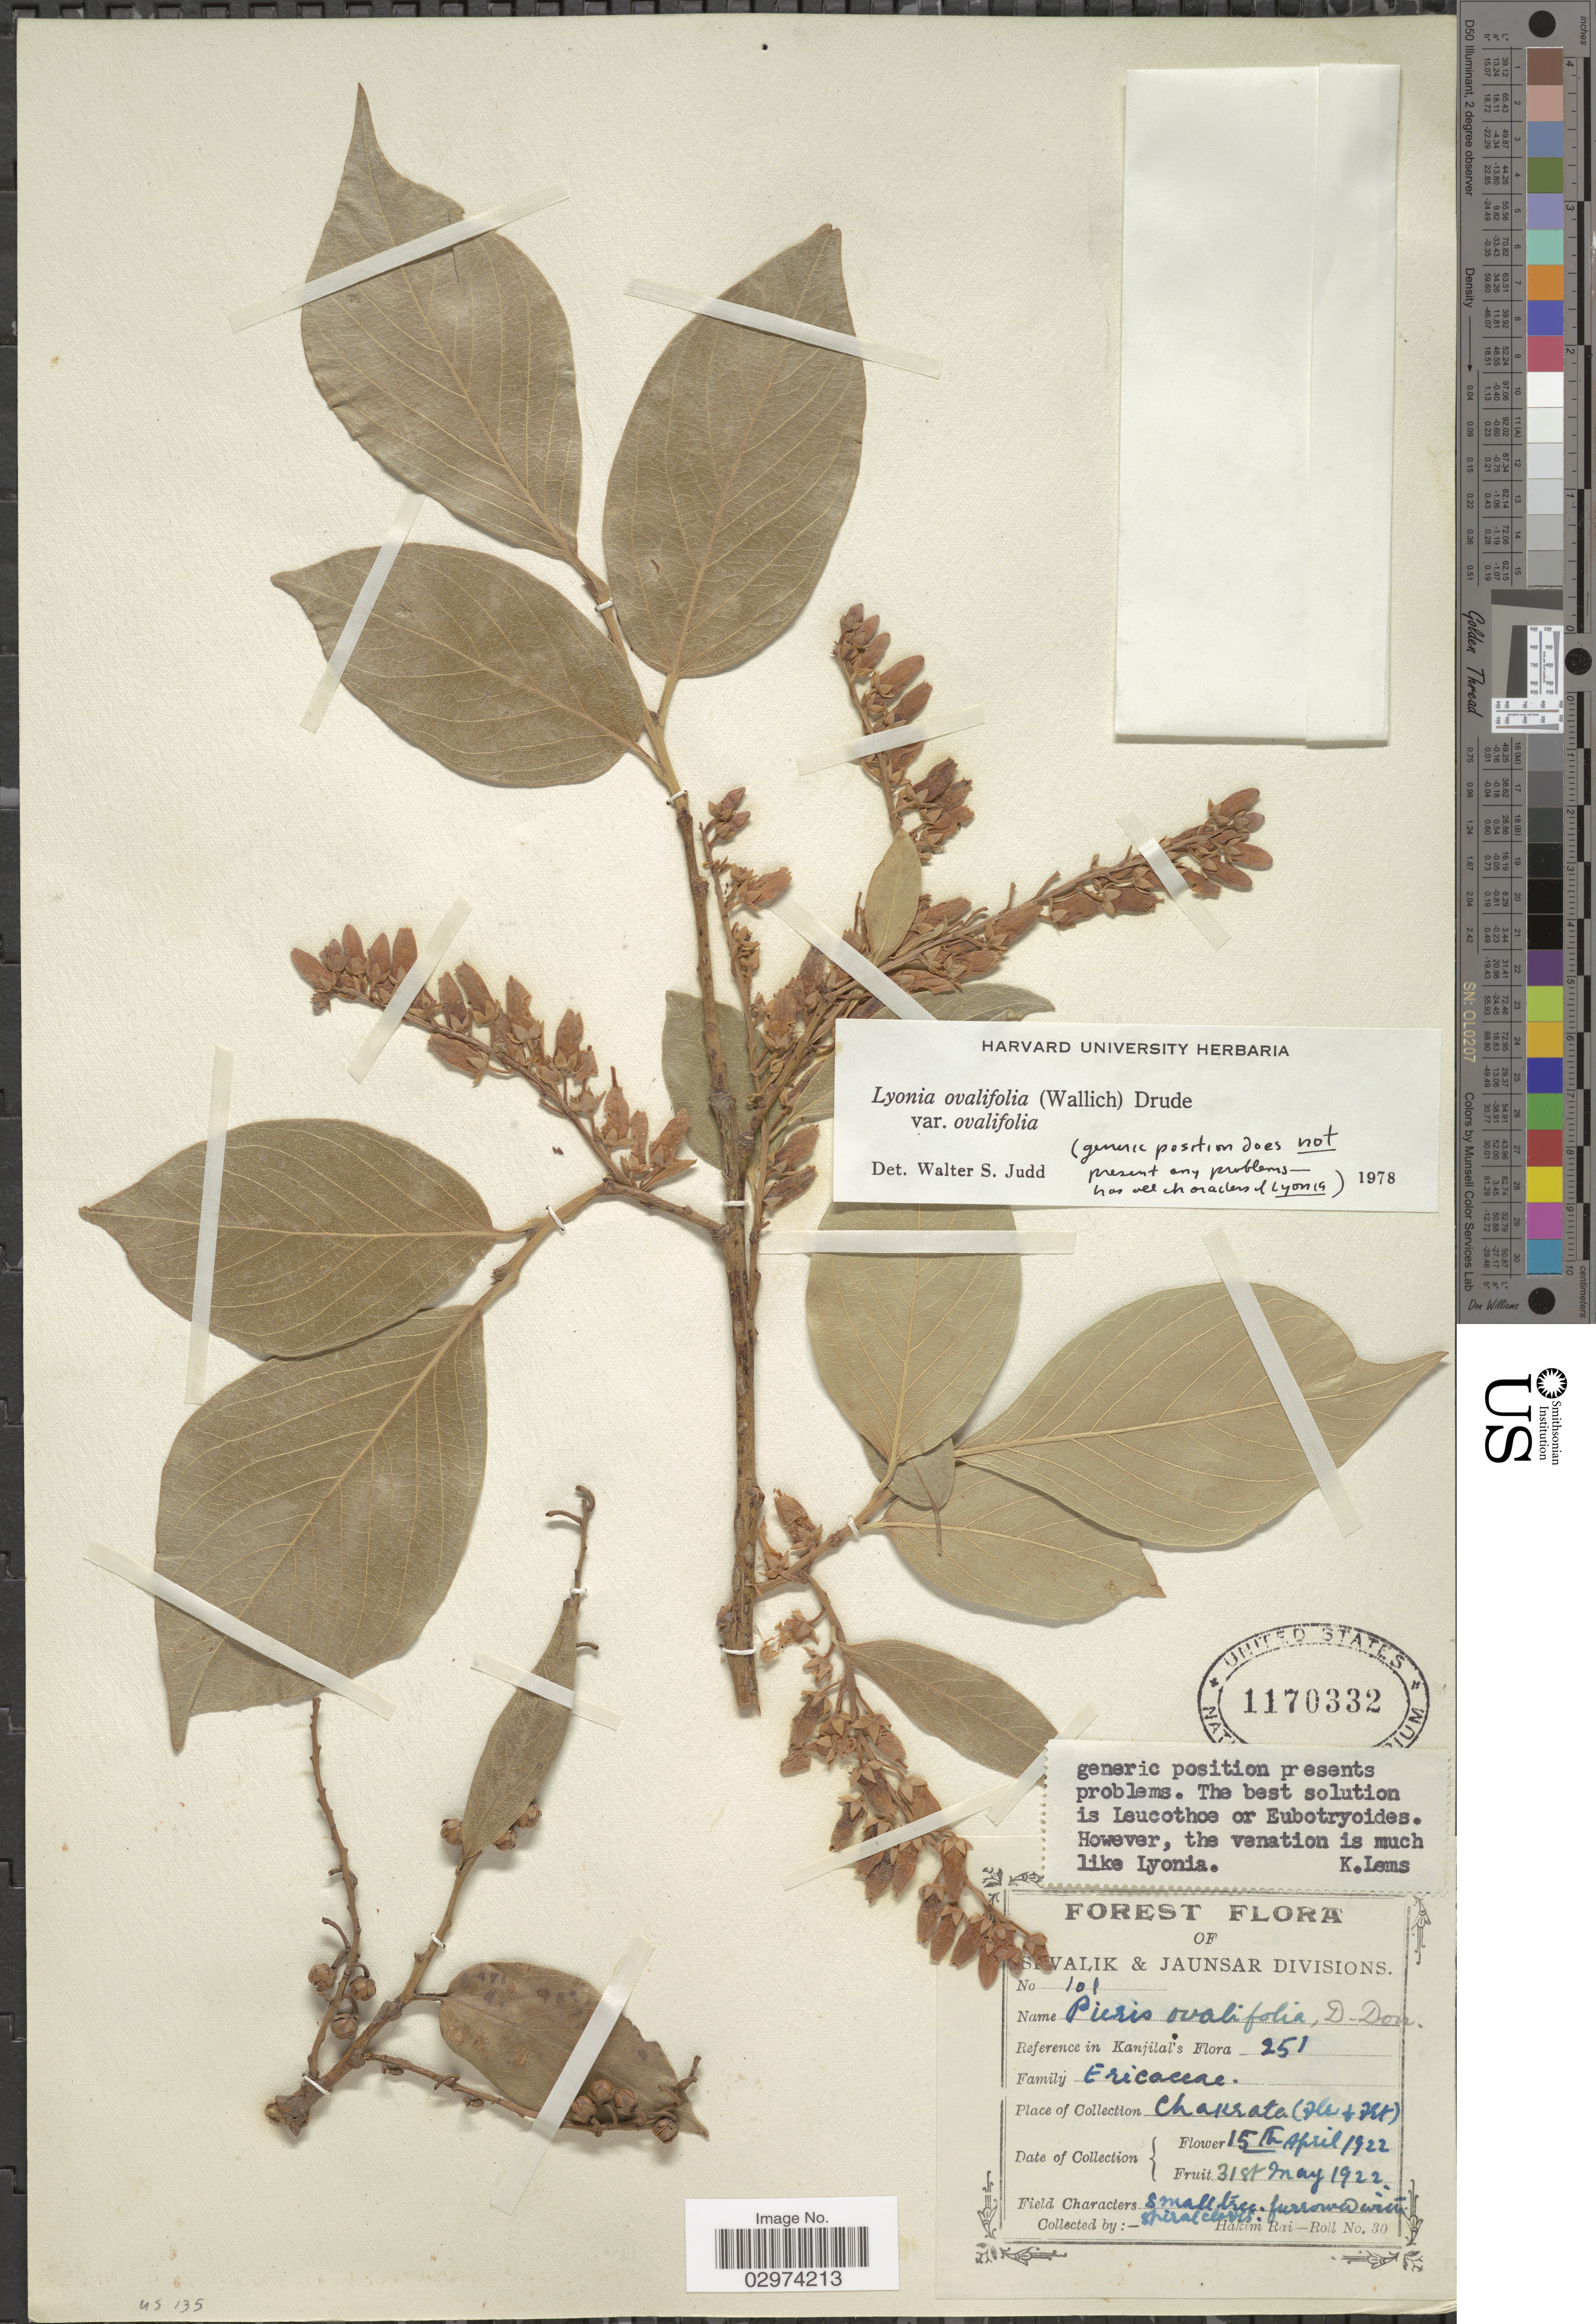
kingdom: Plantae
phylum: Tracheophyta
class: Magnoliopsida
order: Ericales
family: Ericaceae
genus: Lyonia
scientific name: Lyonia ovalifolia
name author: (Wall.) Drude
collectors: H. Rai & Roll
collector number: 30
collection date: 1922-04-15/1922-05-31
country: India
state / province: Uttarakhand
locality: Forest. [illegible text]walik & Jaunsar Division. Chakrata.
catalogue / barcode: US 1170332